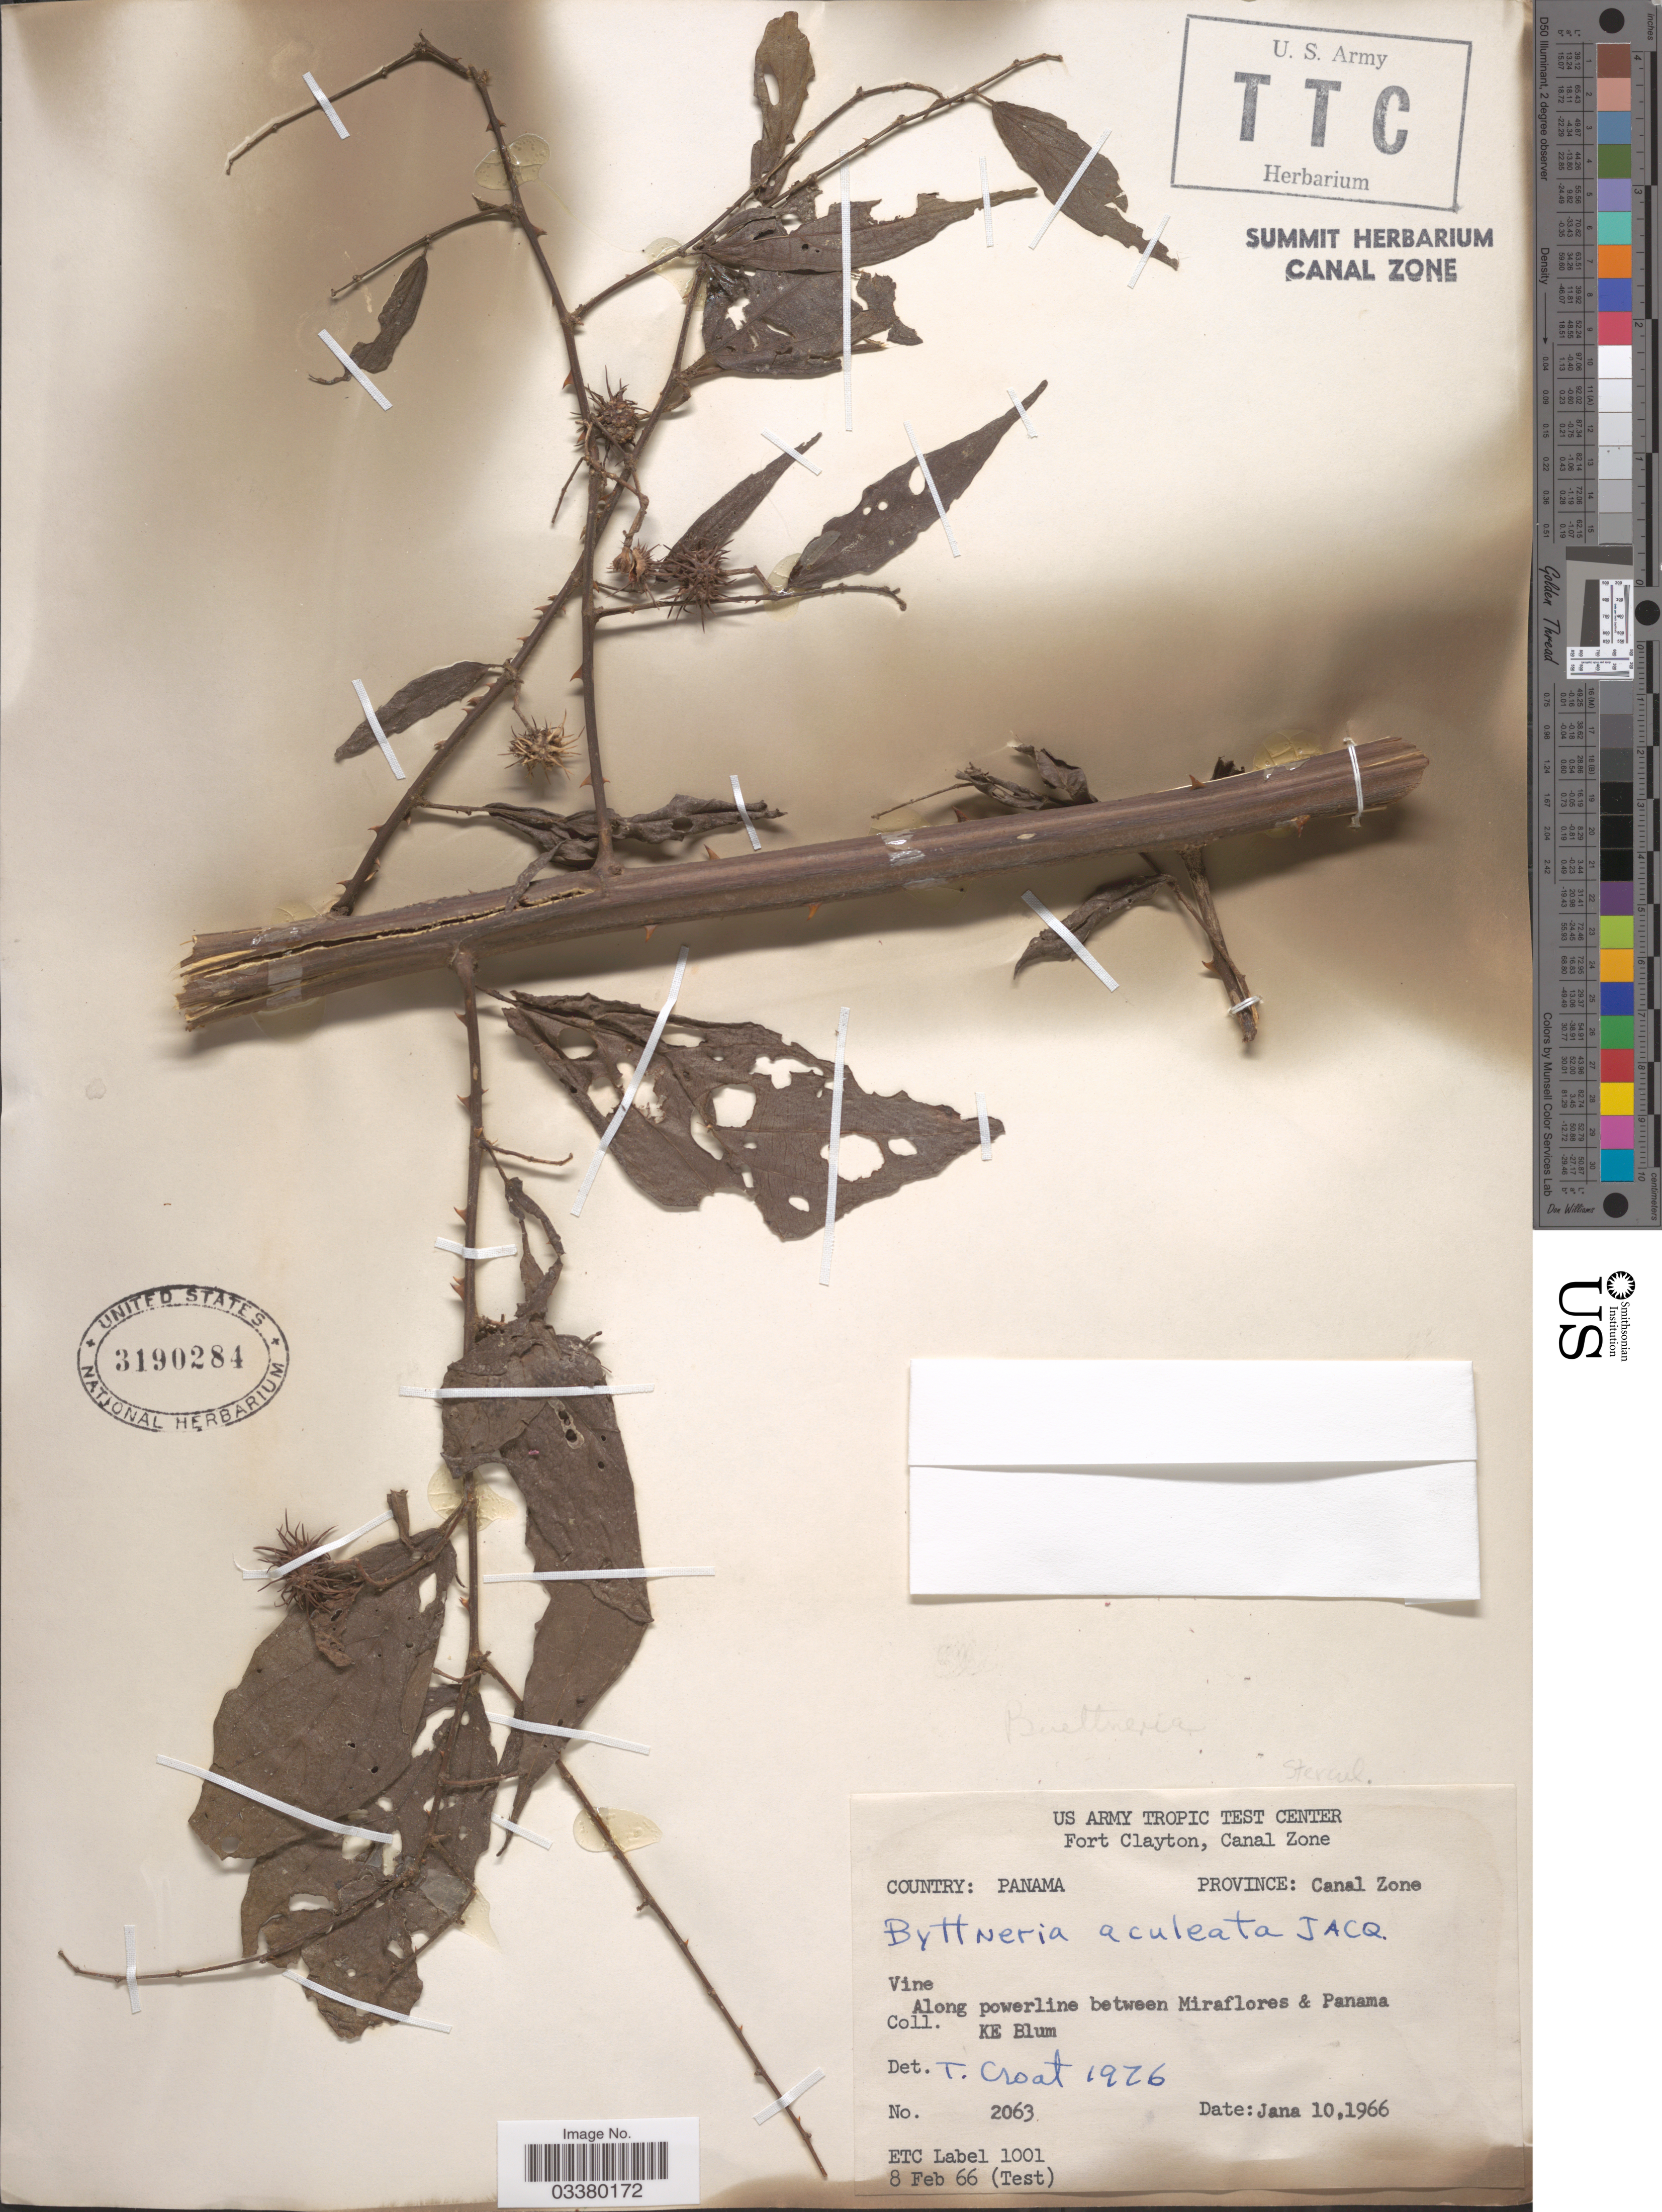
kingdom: Plantae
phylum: Tracheophyta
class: Magnoliopsida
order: Malvales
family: Malvaceae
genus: Byttneria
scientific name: Byttneria aculeata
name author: (Jacq.) Jacq.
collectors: K. E. Blum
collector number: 2063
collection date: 1966-01-10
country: Panama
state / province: Panamá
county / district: Canal Zone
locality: Province: Canal Zone. Along powerline between Miraflores & Panama.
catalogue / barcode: US 3190284